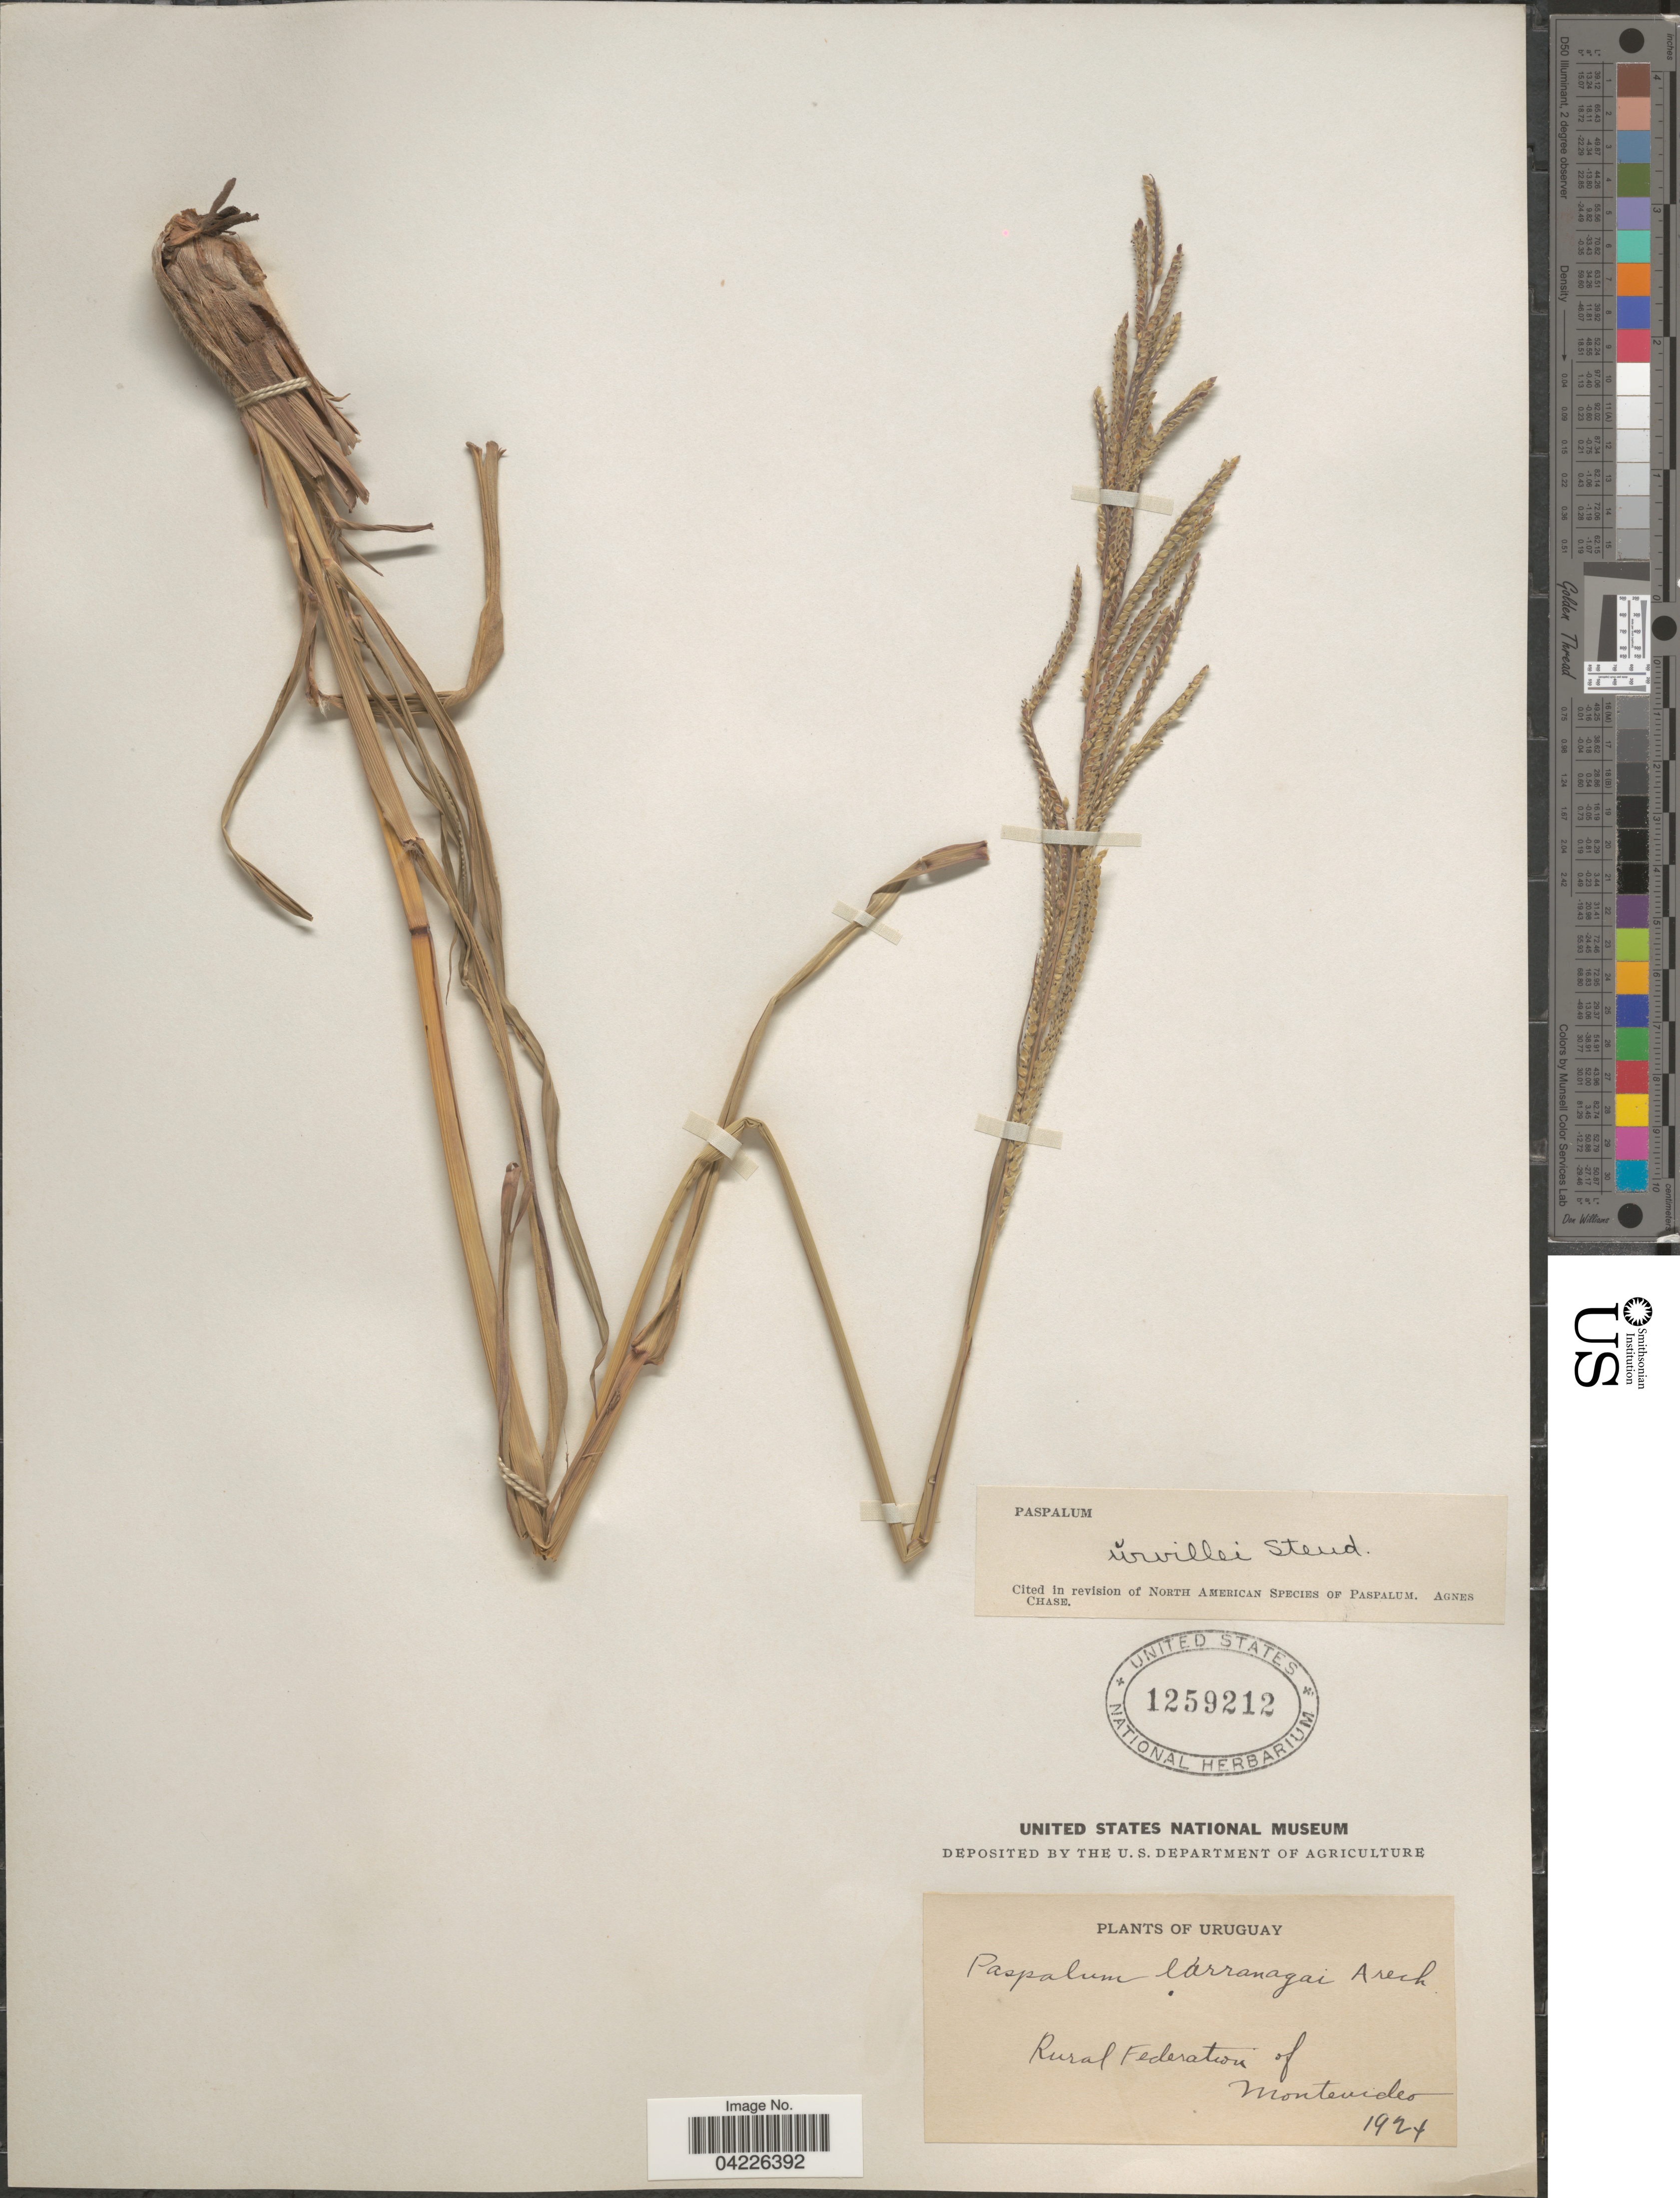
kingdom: Plantae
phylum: Tracheophyta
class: Liliopsida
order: Poales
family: Poaceae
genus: Paspalum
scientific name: Paspalum urvillei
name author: Steud.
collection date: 1924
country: Uruguay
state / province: Montevideo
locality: Rural Federation of Montevideo.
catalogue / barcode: US 1259212